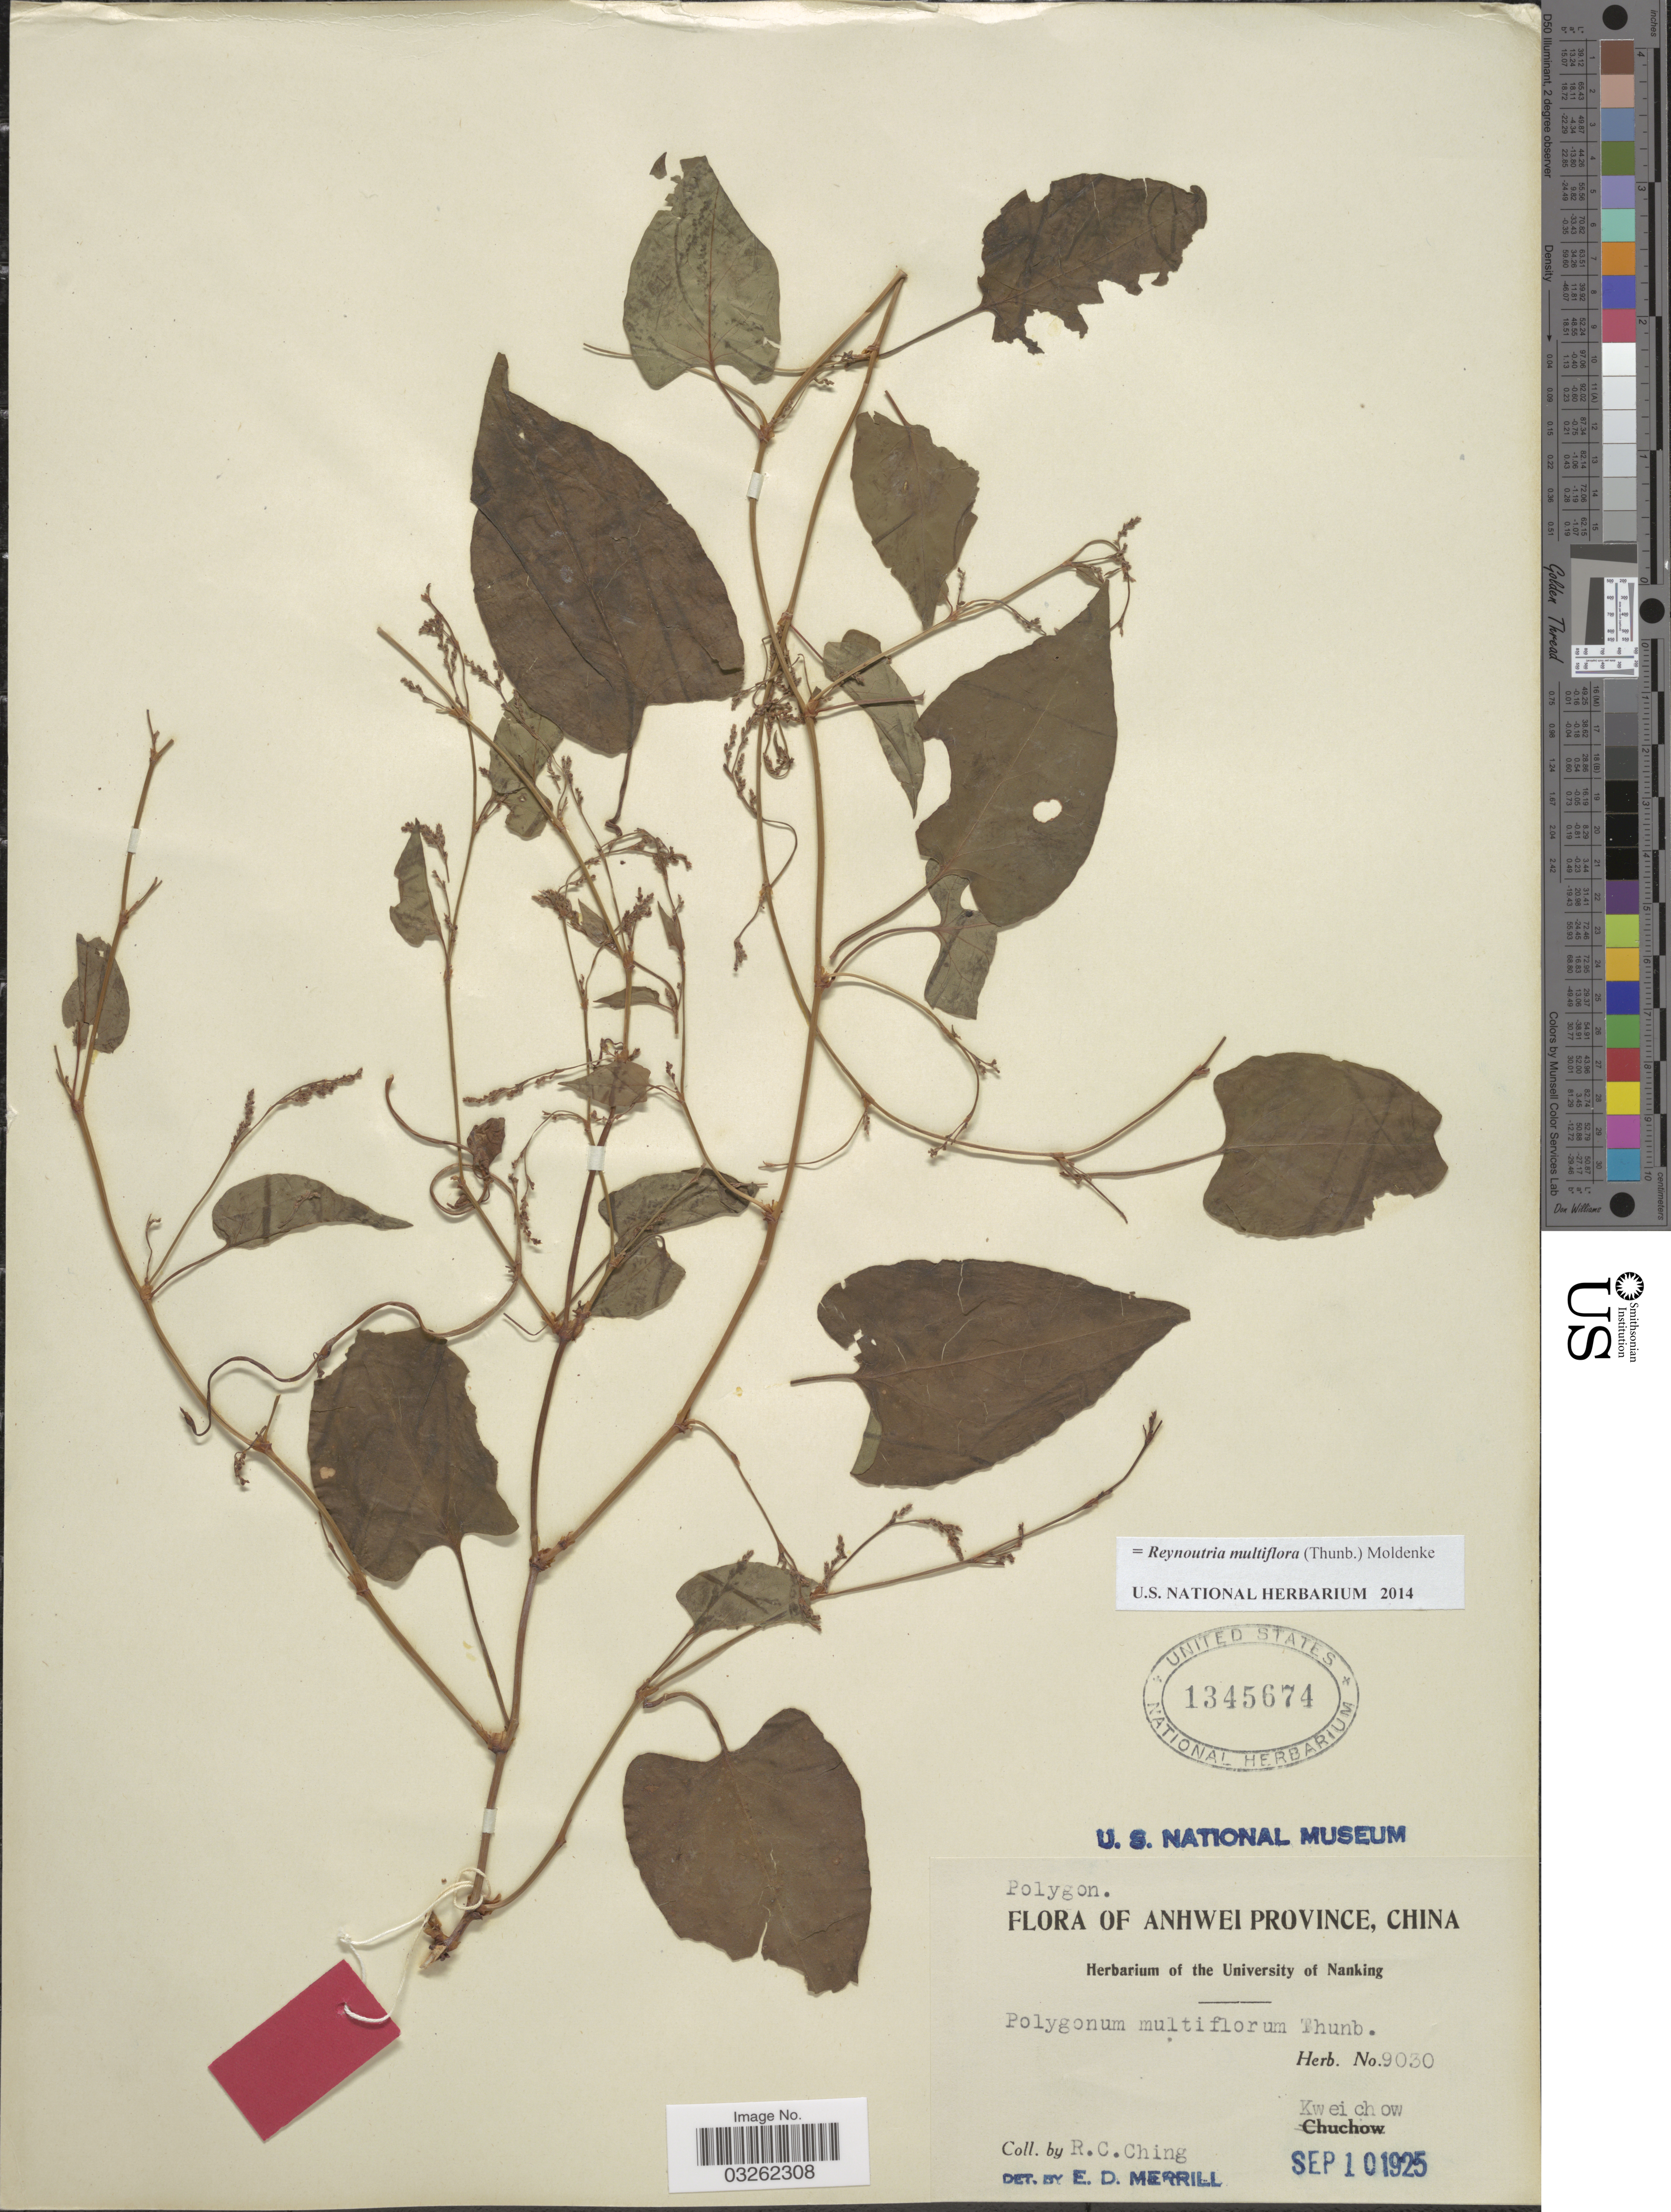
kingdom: Plantae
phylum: Tracheophyta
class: Magnoliopsida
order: Caryophyllales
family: Polygonaceae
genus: Reynoutria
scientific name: Reynoutria multiflora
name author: (Thunb.) Moldenke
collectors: R. C. Ching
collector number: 9030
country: China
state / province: Anhui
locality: Anhwei Province, Kwei chow.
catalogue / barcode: US 1345674